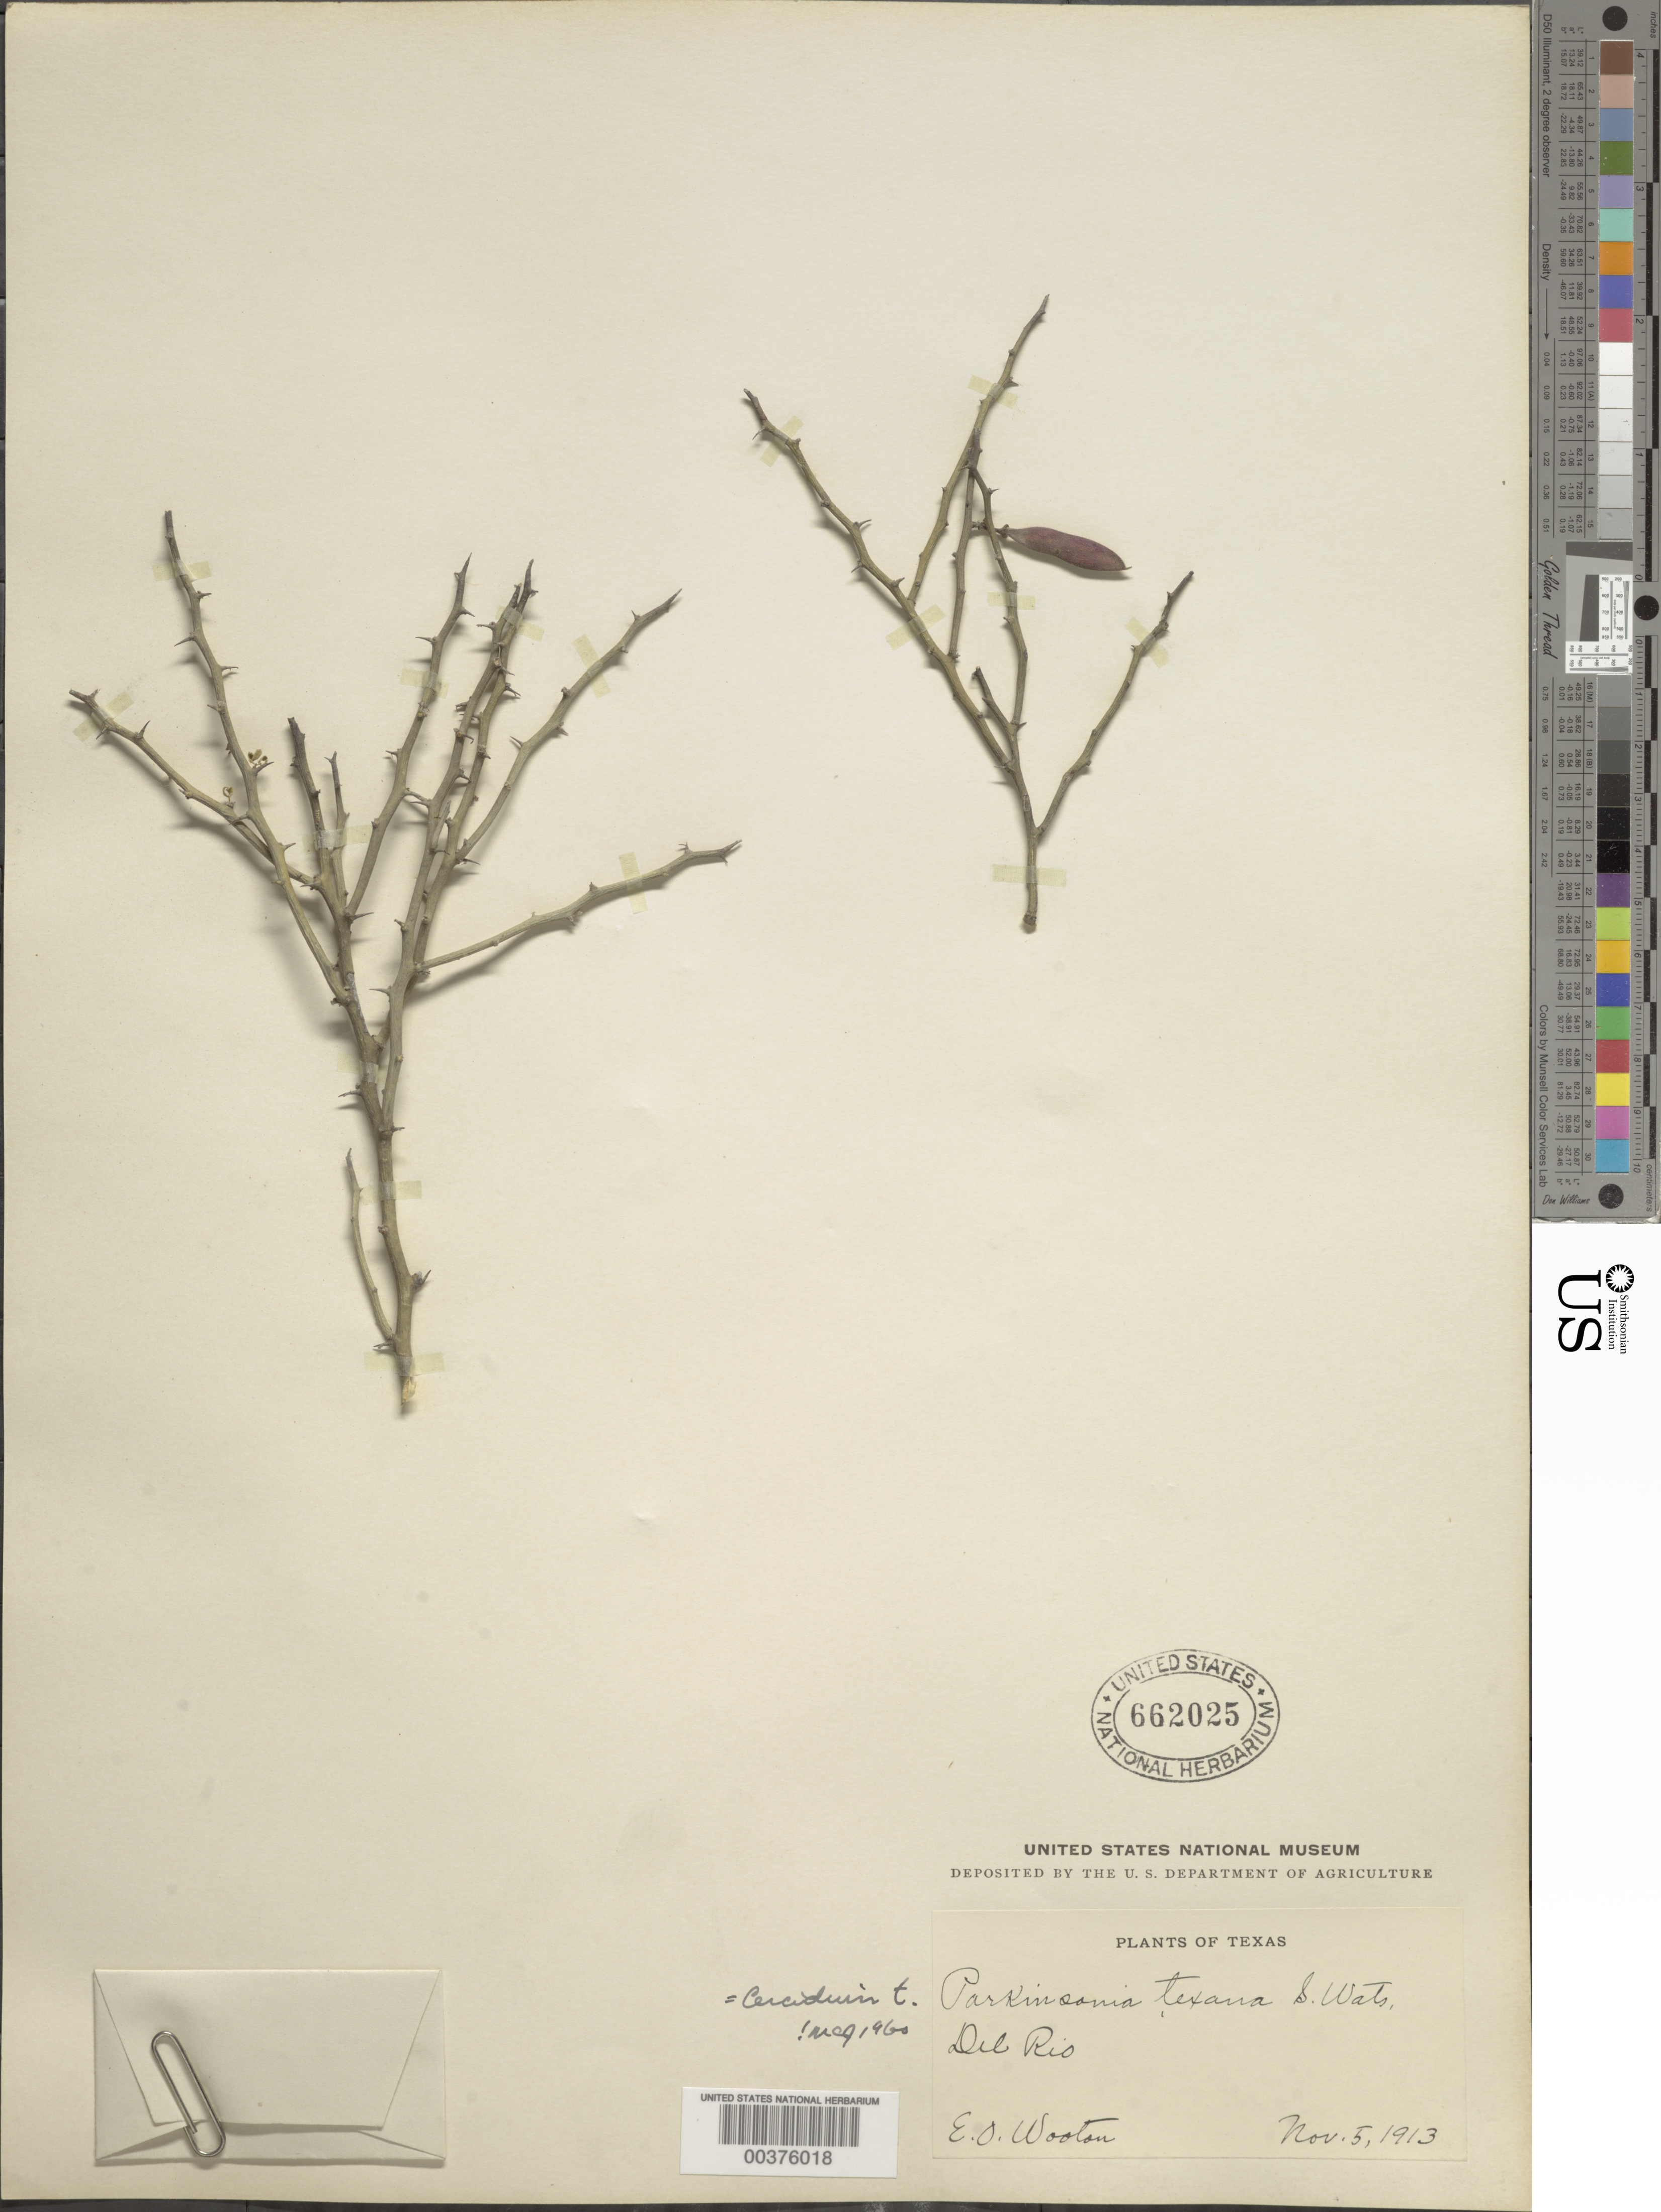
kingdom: Plantae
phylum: Tracheophyta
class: Magnoliopsida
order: Fabales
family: Fabaceae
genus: Parkinsonia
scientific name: Parkinsonia texana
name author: (A. Gray) S. Watson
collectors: E. O. Wooton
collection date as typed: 05 Nov 1913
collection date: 1913-11-05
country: United States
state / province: Texas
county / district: Val Verde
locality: Del rio. [county originally recorded as sutton / val verde.]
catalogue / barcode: US 662025